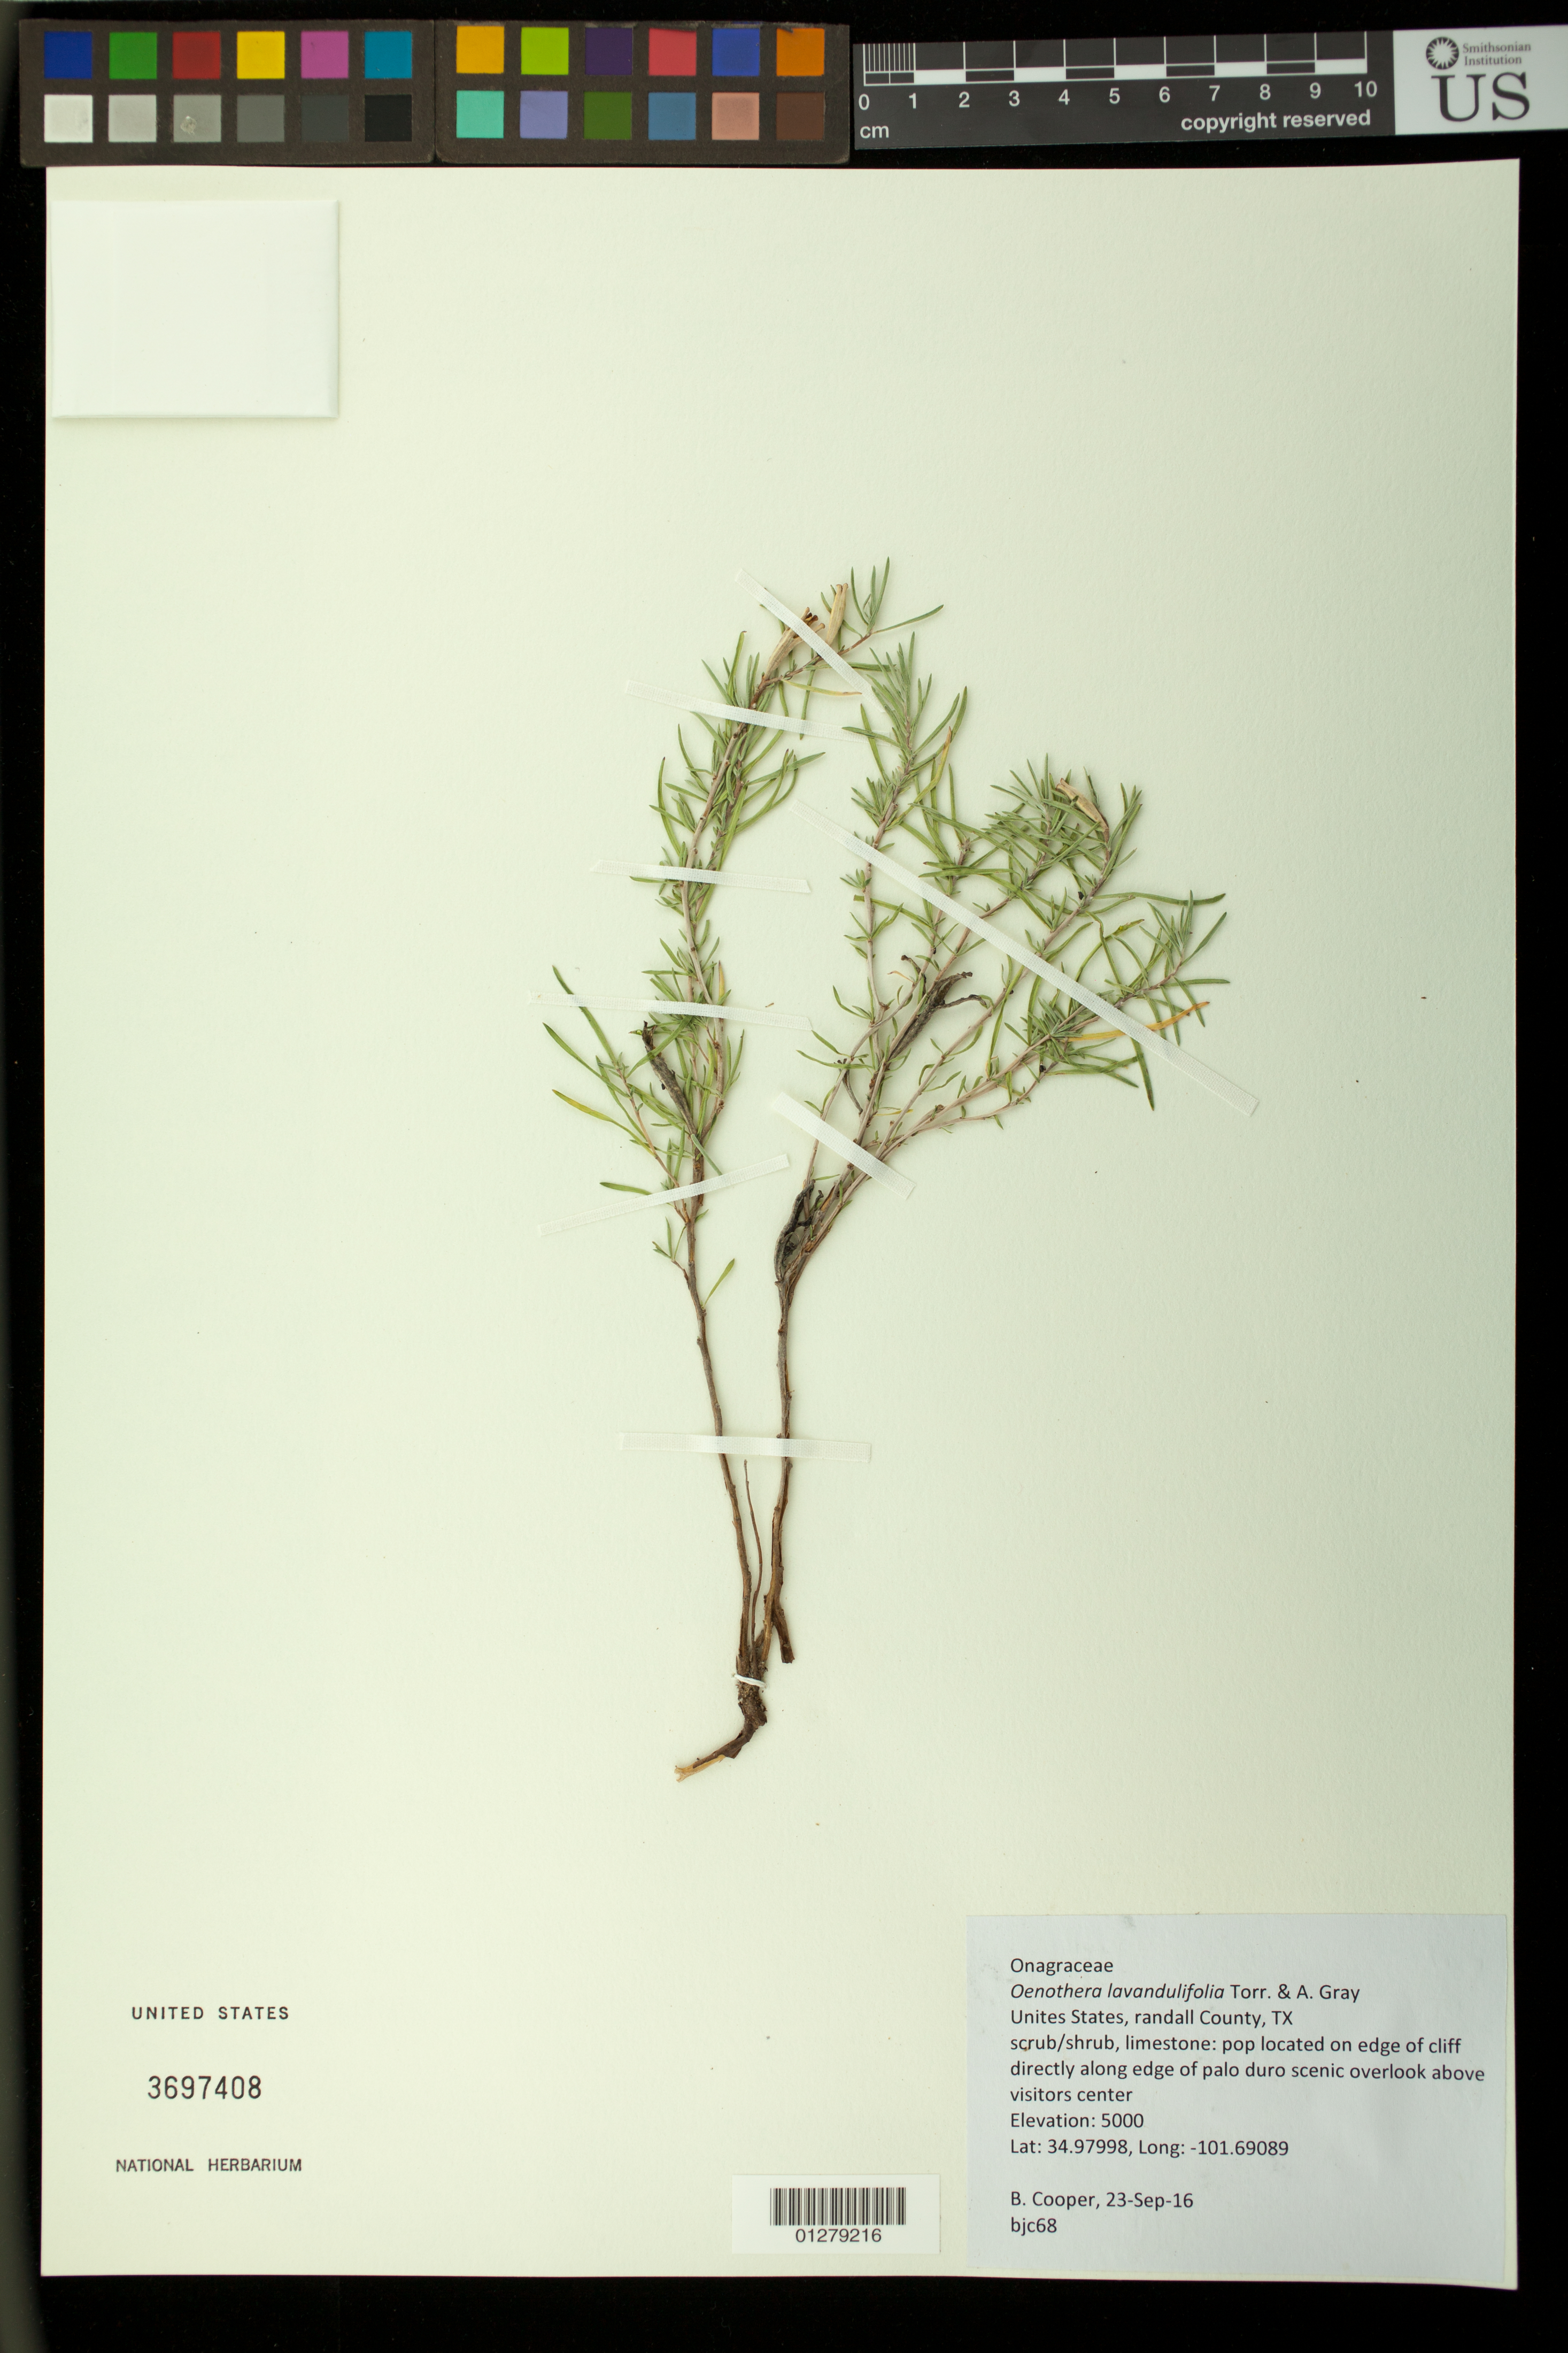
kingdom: Plantae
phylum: Tracheophyta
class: Magnoliopsida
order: Myrtales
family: Onagraceae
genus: Oenothera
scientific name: Oenothera lavandulifolia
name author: Torr. & A. Gray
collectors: B. J. Cooper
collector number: BJC 68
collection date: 2016-09-23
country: United States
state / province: Texas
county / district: Randall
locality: Edge of cliff directly along edge of Palo Duro scenic overlook above visitors center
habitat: Scrub/shrub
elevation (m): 5000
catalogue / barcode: US 3697408